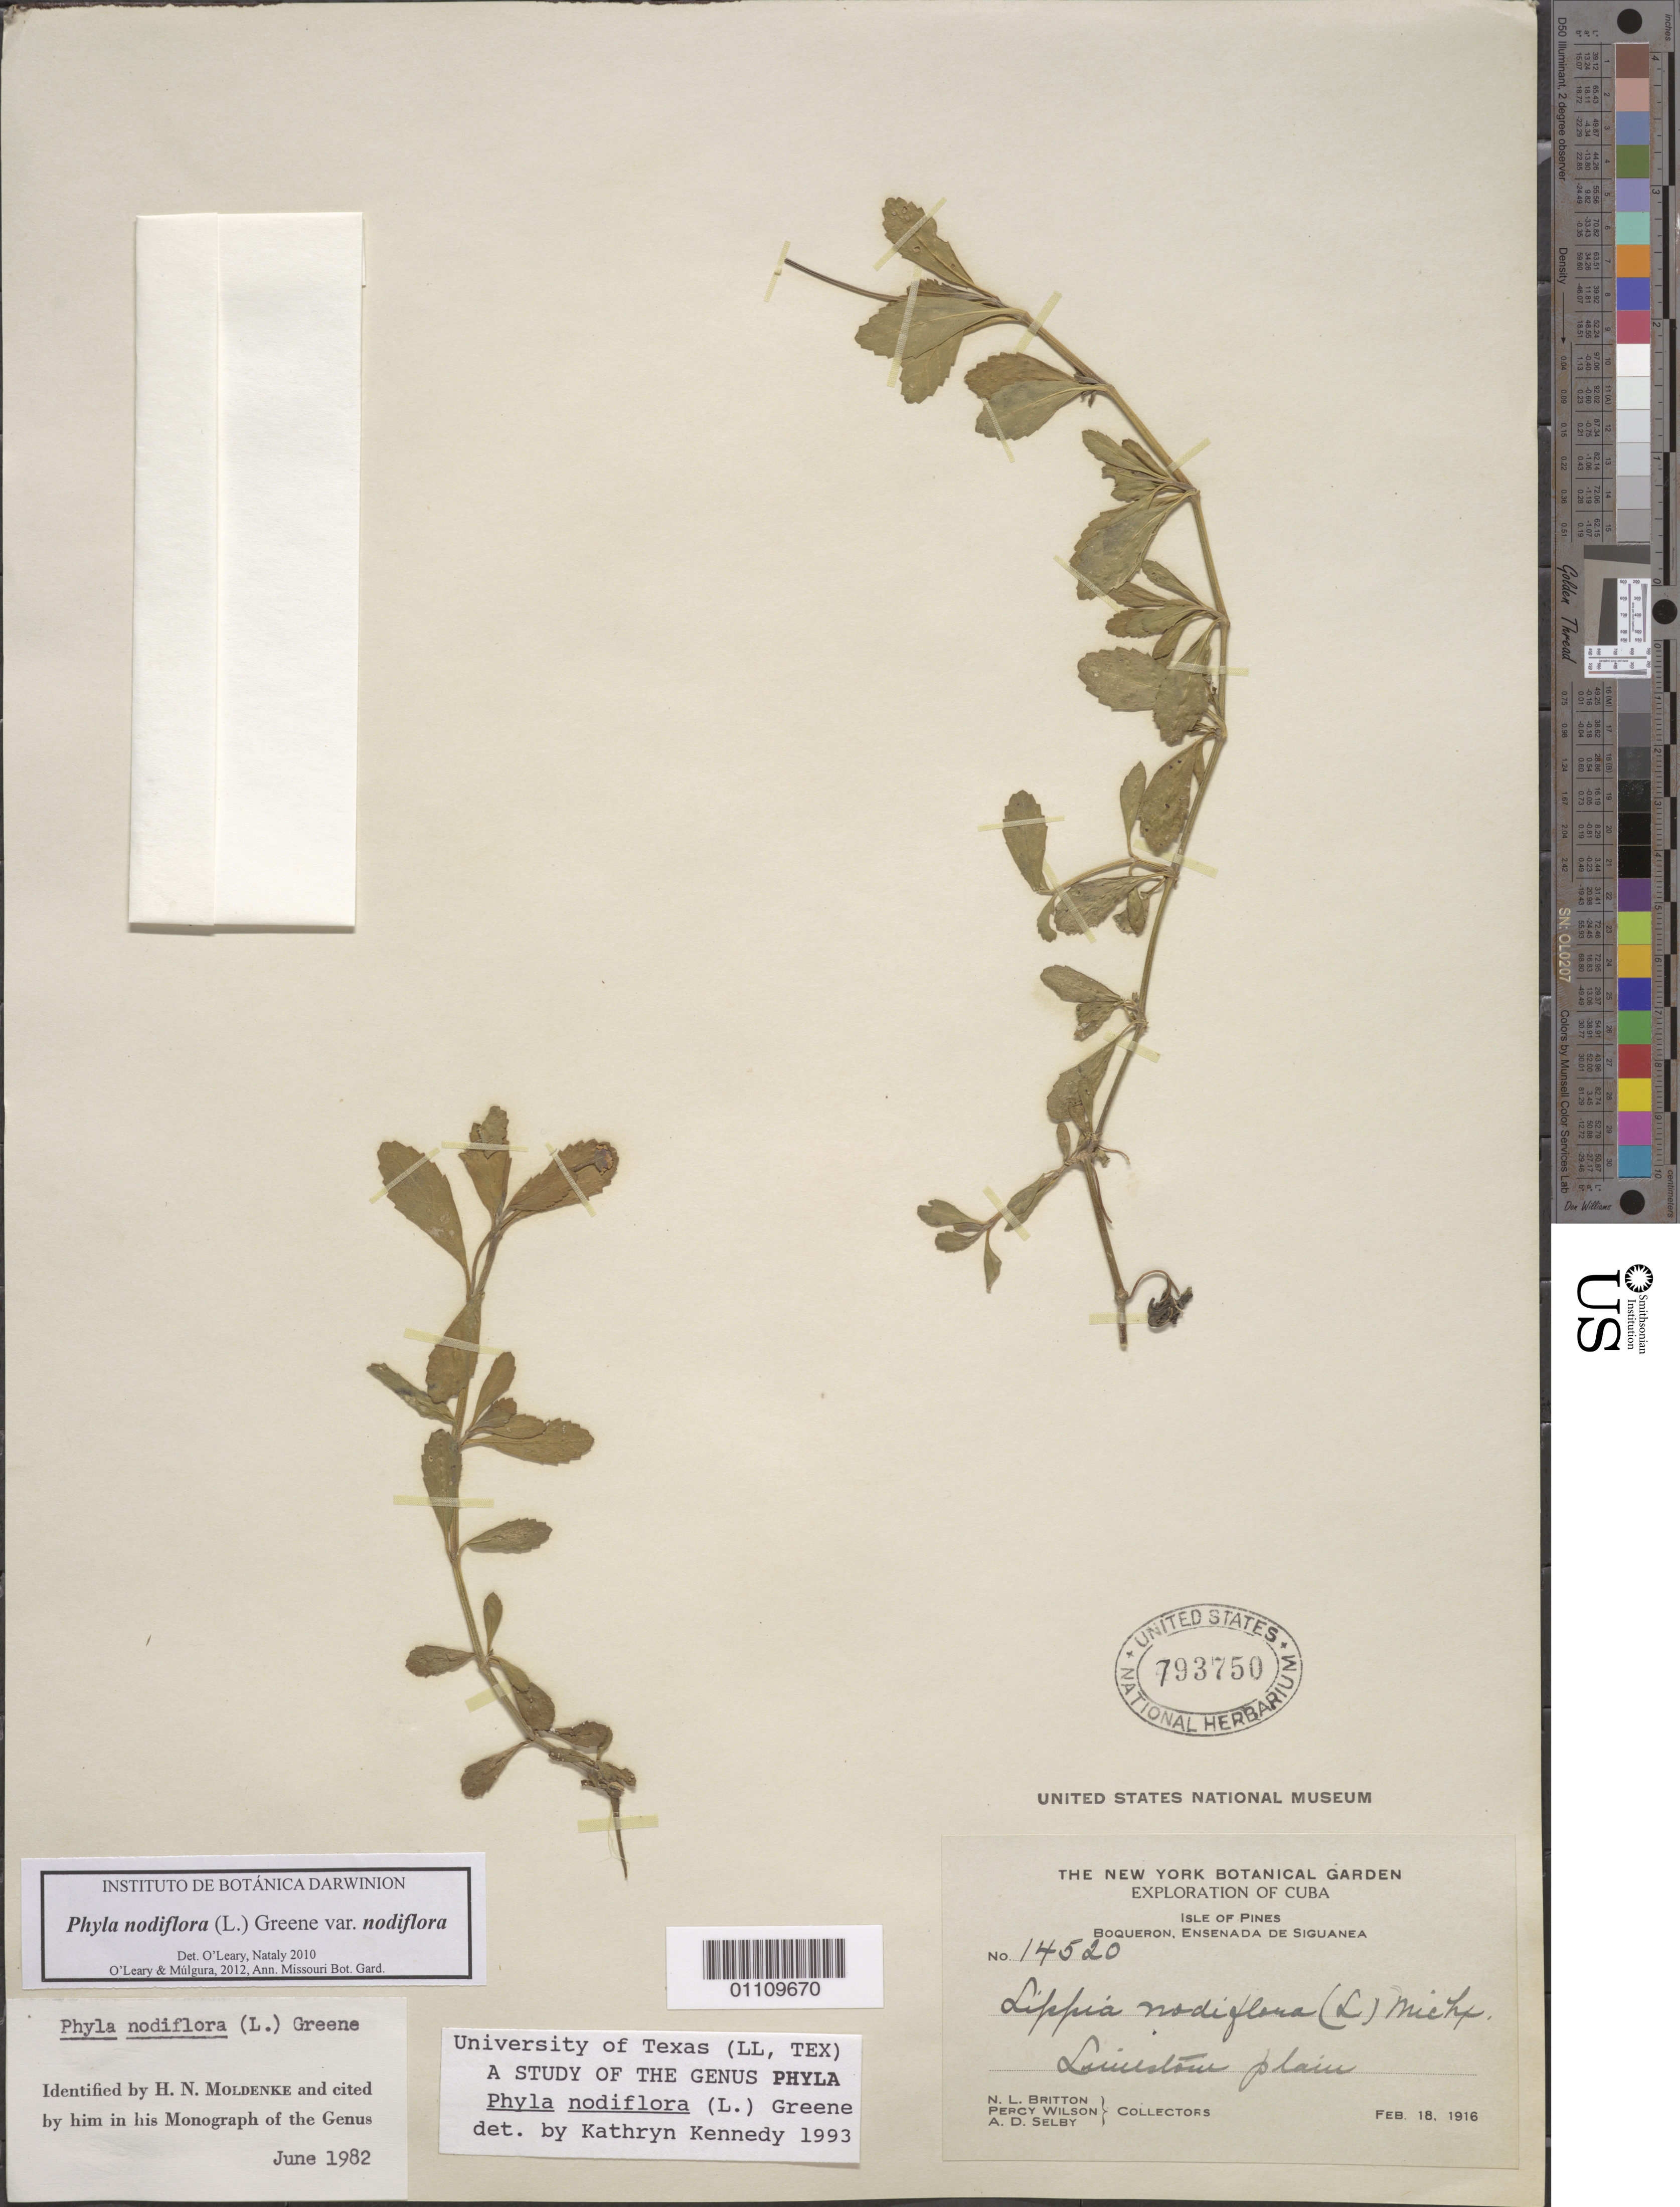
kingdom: Plantae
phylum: Tracheophyta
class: Magnoliopsida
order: Lamiales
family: Verbenaceae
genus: Phyla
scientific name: Phyla nodiflora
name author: (L.) Greene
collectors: N. Britton, P. Wilson & A. Selby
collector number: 14520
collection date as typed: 18 Feb 1916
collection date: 1916-02-18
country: Cuba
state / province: Isla de La Juventud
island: Isla de la Juventud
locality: Isle of Pines, Boqueron, Ensenada de Siguanea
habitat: Limestone plain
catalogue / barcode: US 793750